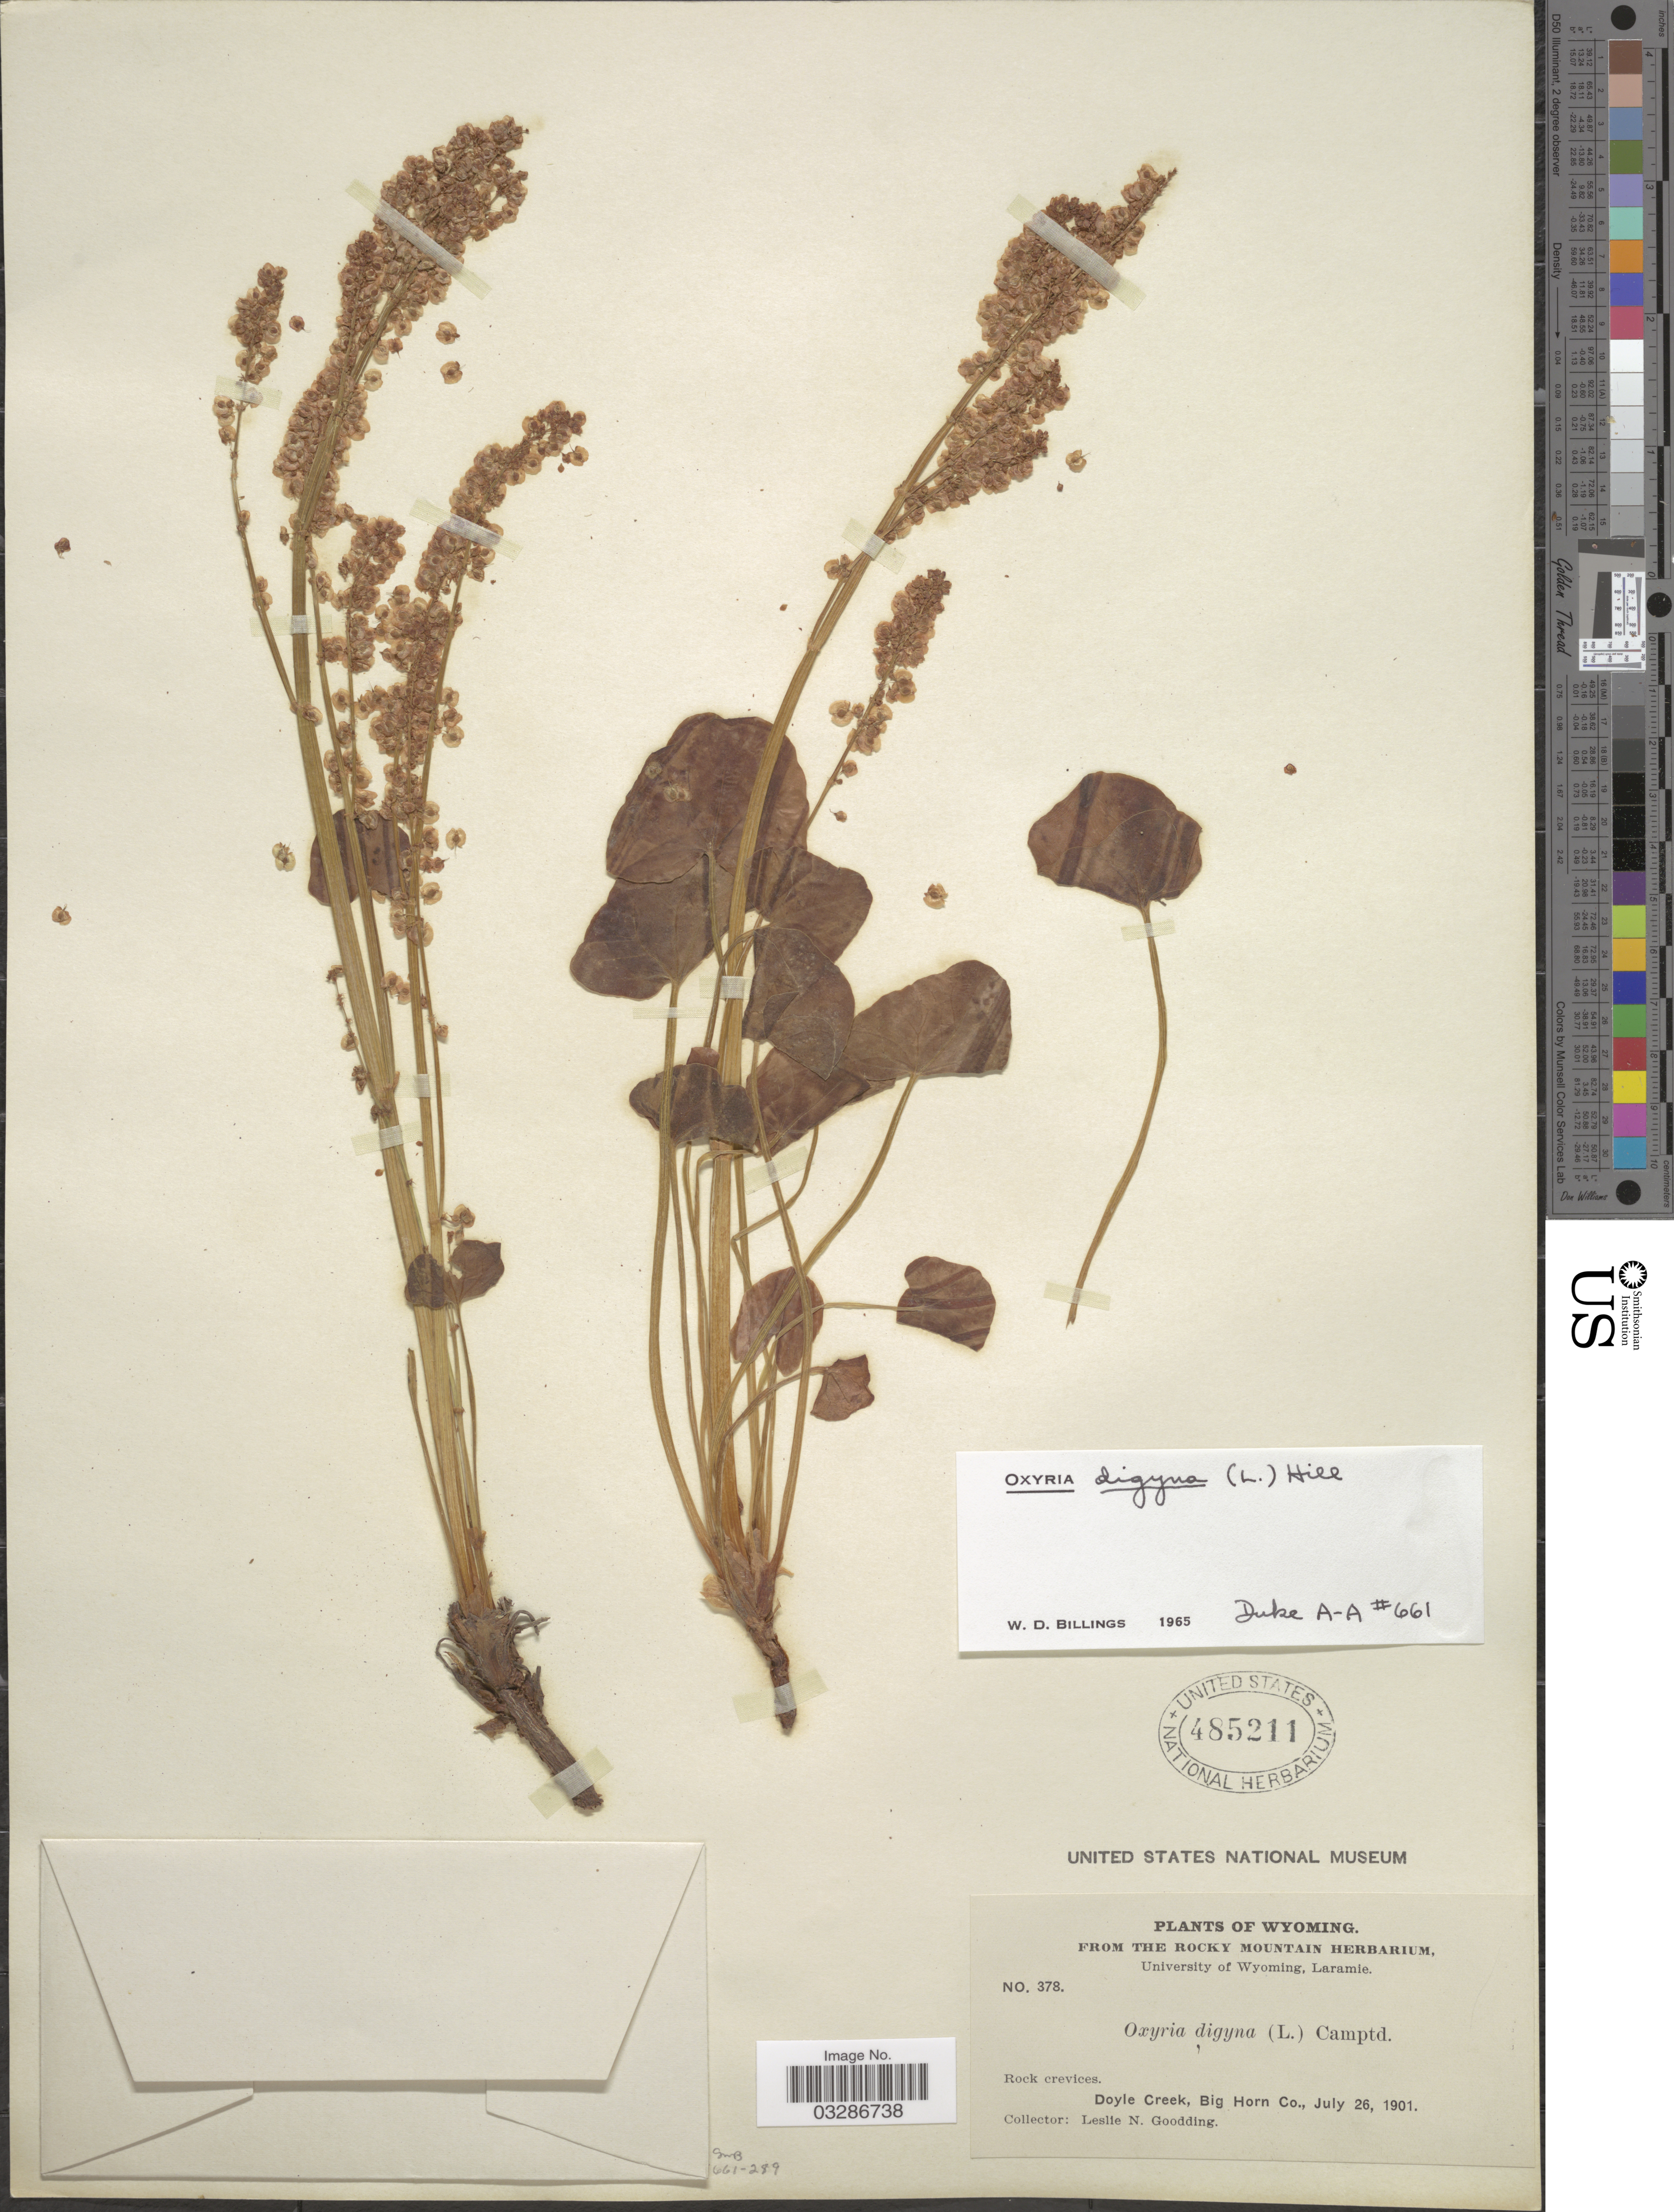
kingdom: Plantae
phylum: Tracheophyta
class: Magnoliopsida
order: Caryophyllales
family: Polygonaceae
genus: Oxyria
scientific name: Oxyria digyna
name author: (L.) Hill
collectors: L. N. Goodding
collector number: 378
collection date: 1901-07-26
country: United States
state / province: Wyoming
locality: Doyle Creek, Big Horn Co.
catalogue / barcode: US 485211